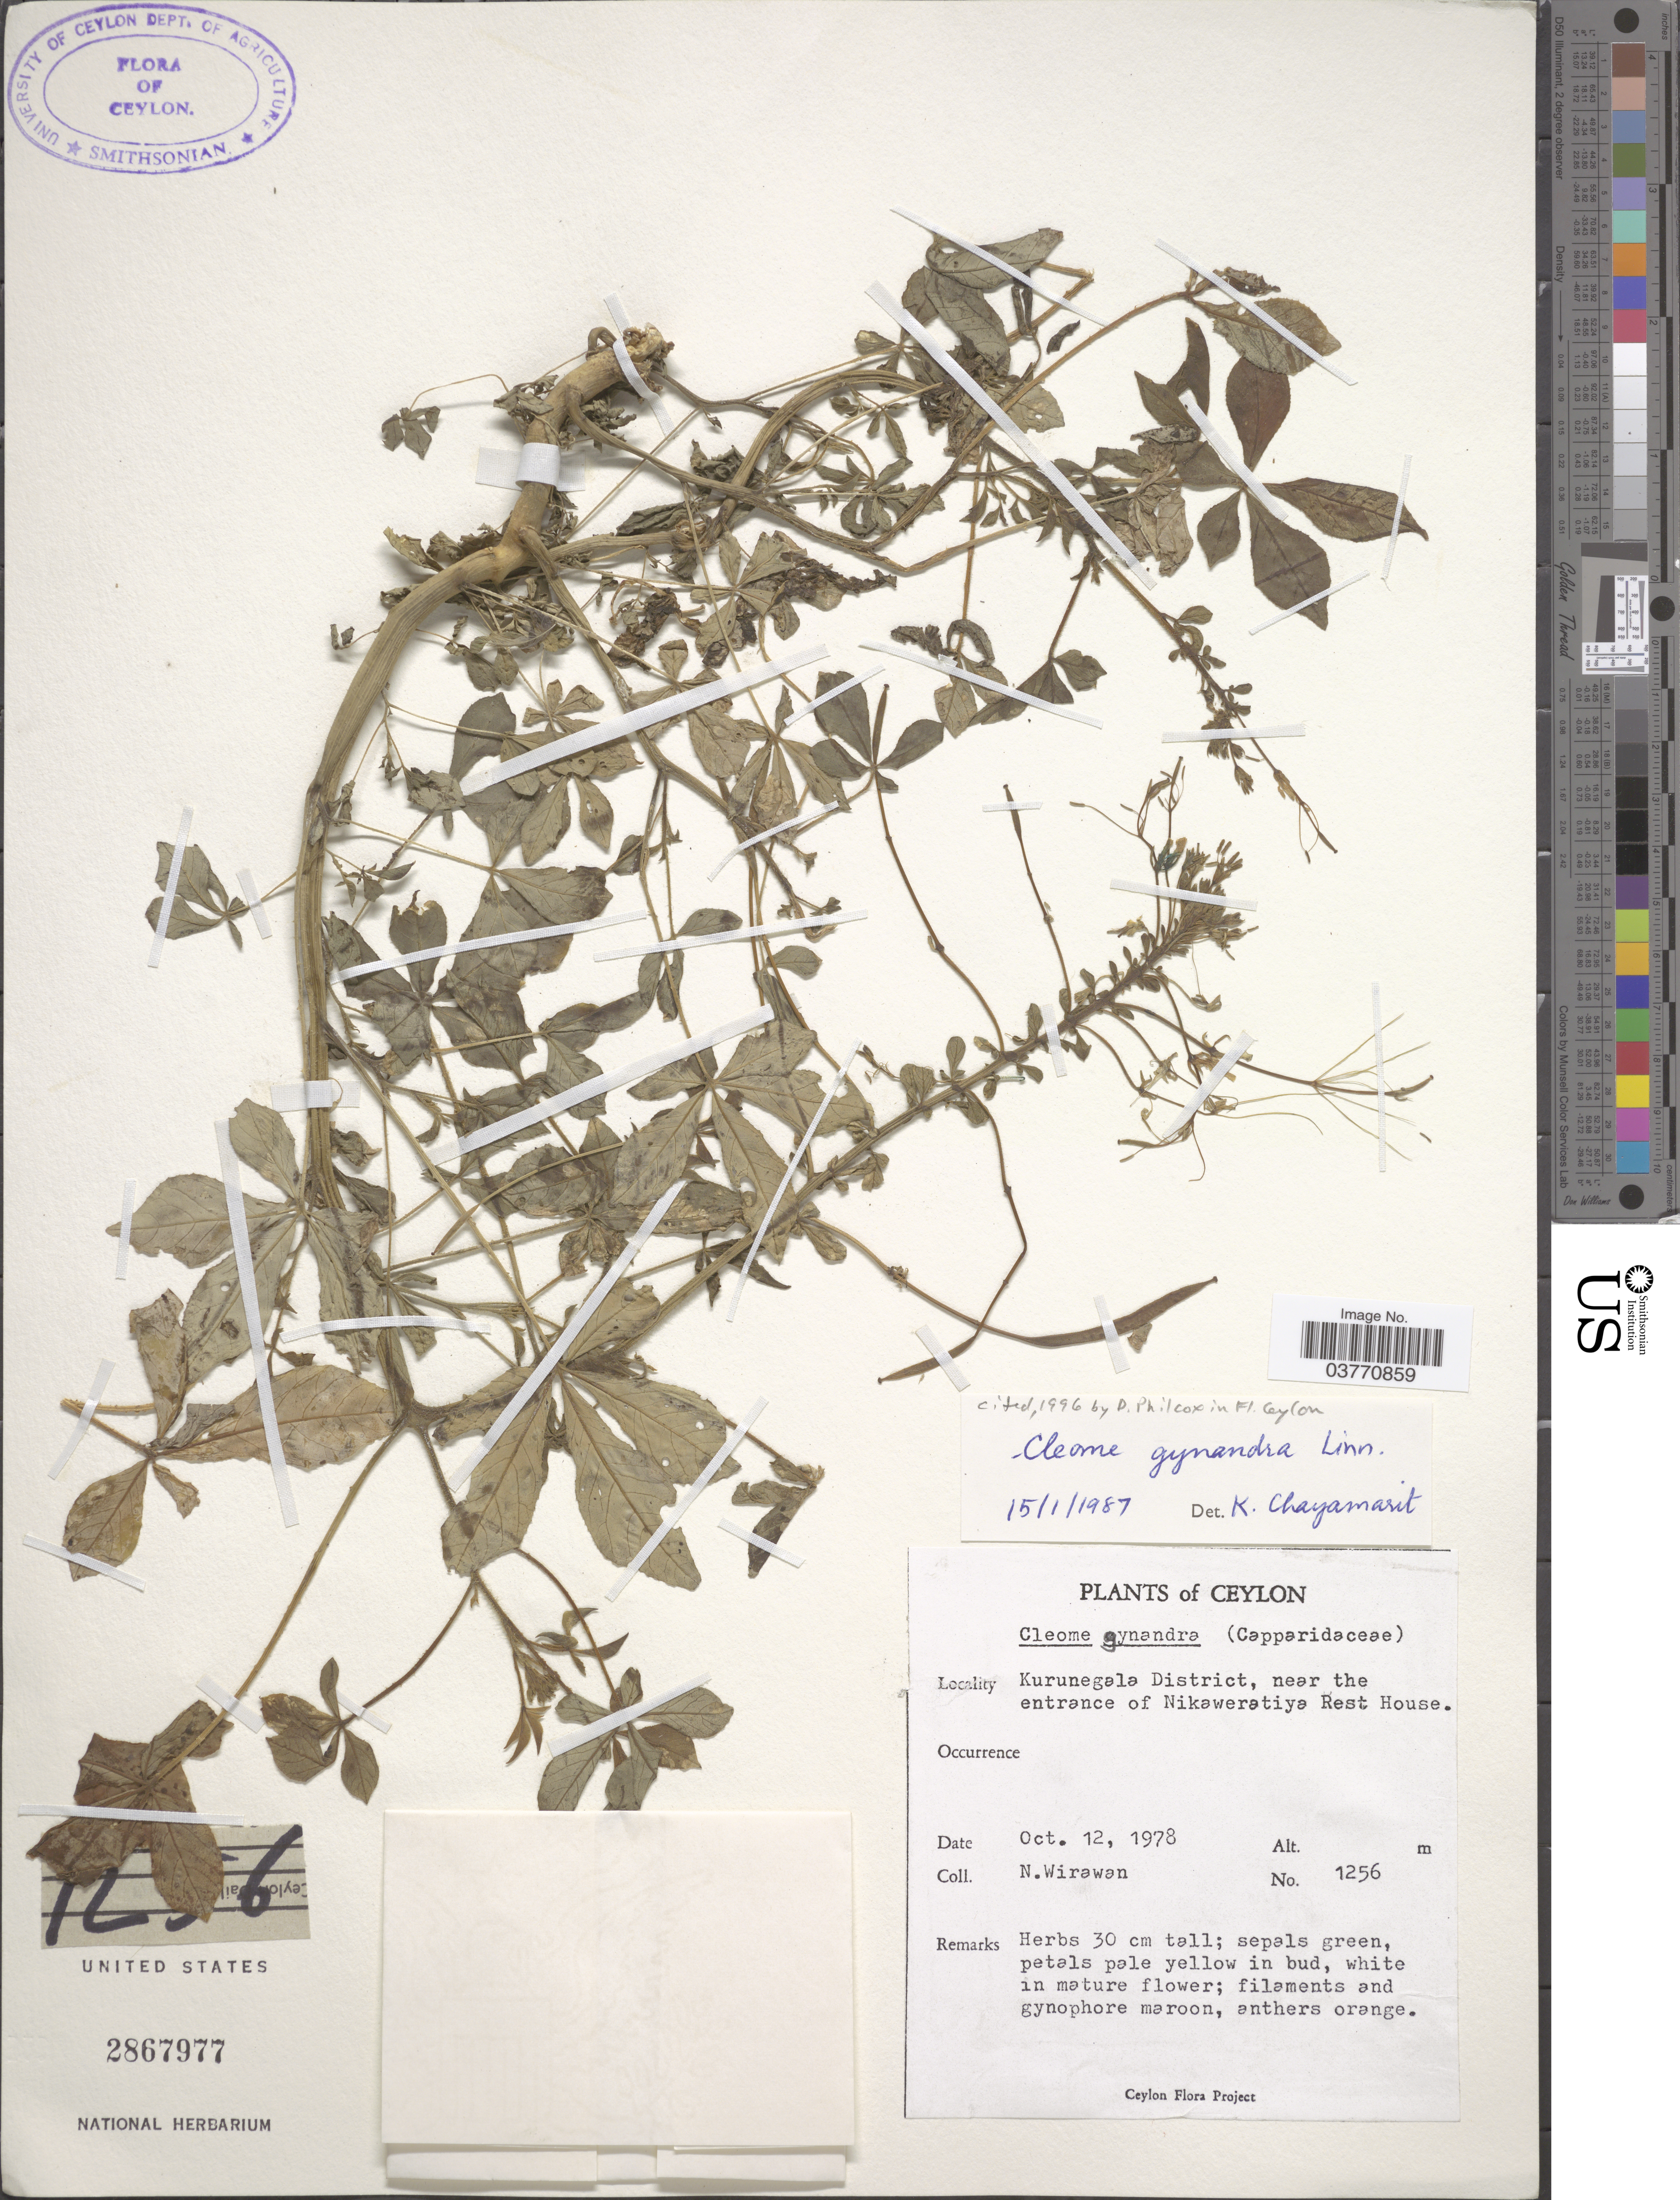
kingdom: Plantae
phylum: Tracheophyta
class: Magnoliopsida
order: Brassicales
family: Cleomaceae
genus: Gynandropsis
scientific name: Gynandropsis gynandra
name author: (L.) Briq.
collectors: N. Wirawan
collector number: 1256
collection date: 1978-10-12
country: Sri Lanka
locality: Ceylon. Kurunegala District, near the entrance of Nikaweratiya Rest House.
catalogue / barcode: US 2867977